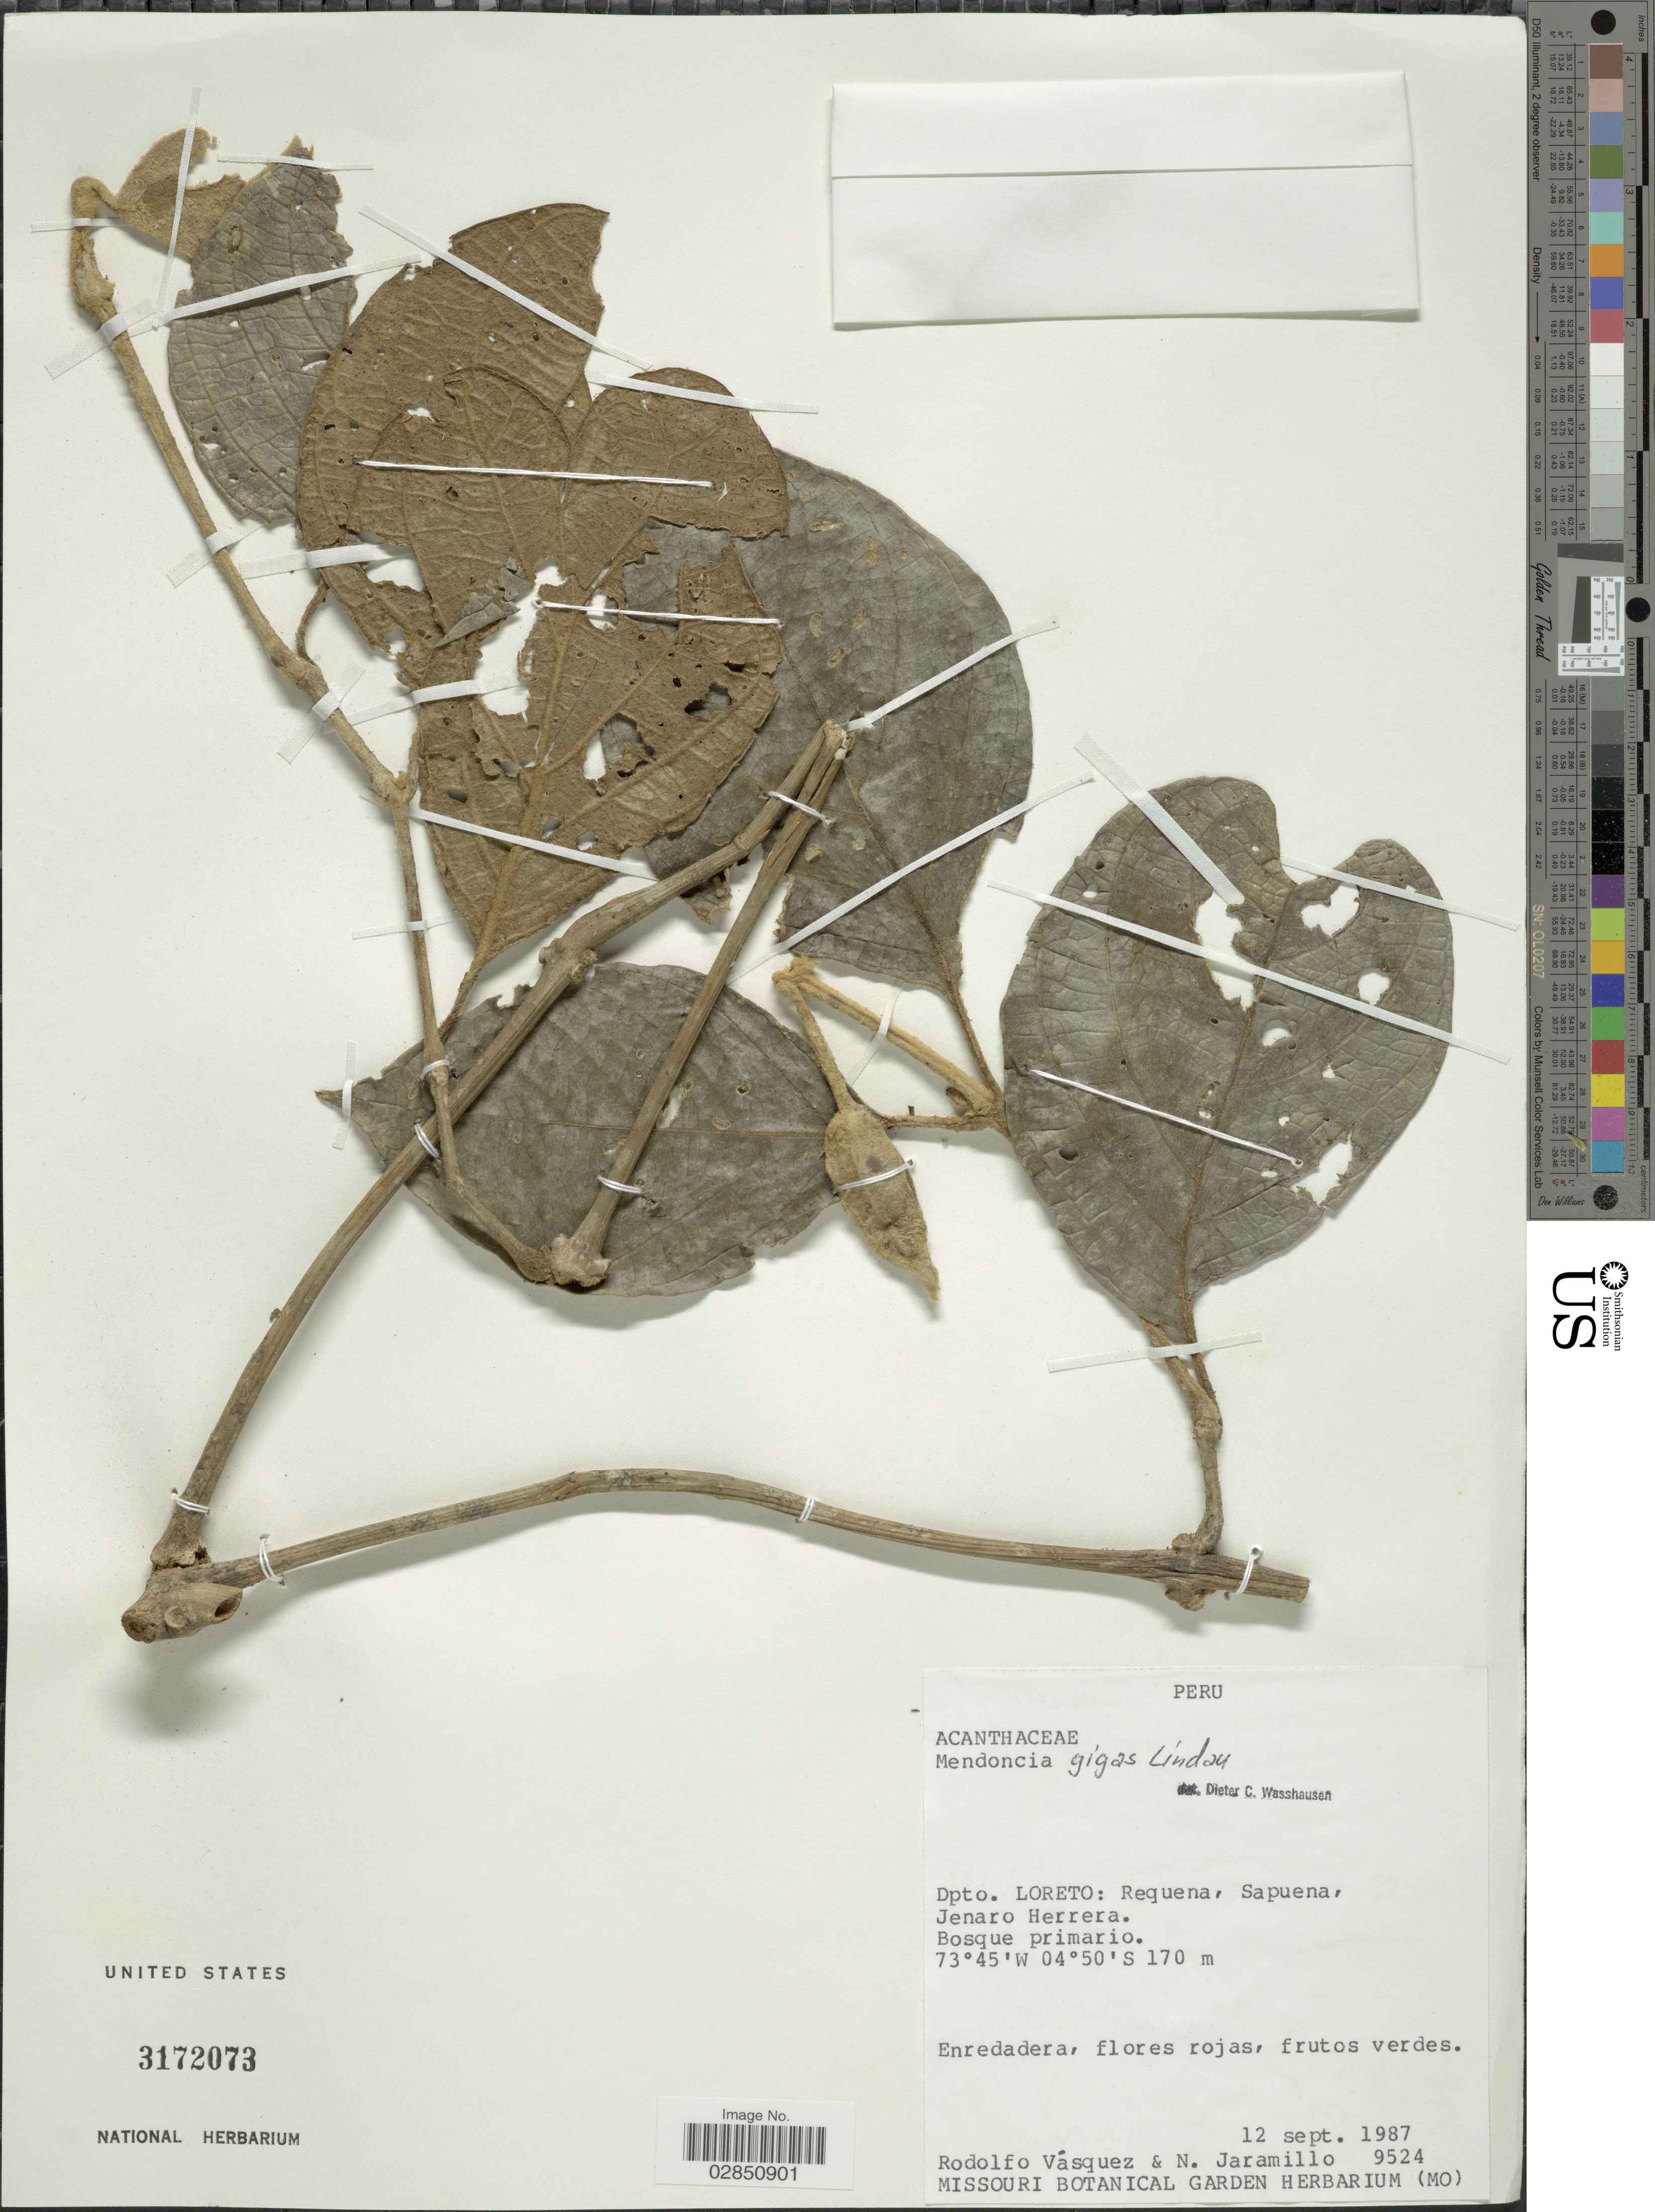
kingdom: Plantae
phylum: Tracheophyta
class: Magnoliopsida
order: Lamiales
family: Acanthaceae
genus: Mendoncia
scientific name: Mendoncia gigas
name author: Lindau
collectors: R. Vásquez & N. Jaramillo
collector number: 9524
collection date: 1987-09-12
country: Peru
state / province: Loreto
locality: Dpto. Loreto: Requena, Sapuena, Jenaro Herrera.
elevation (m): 170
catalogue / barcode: US 3172073